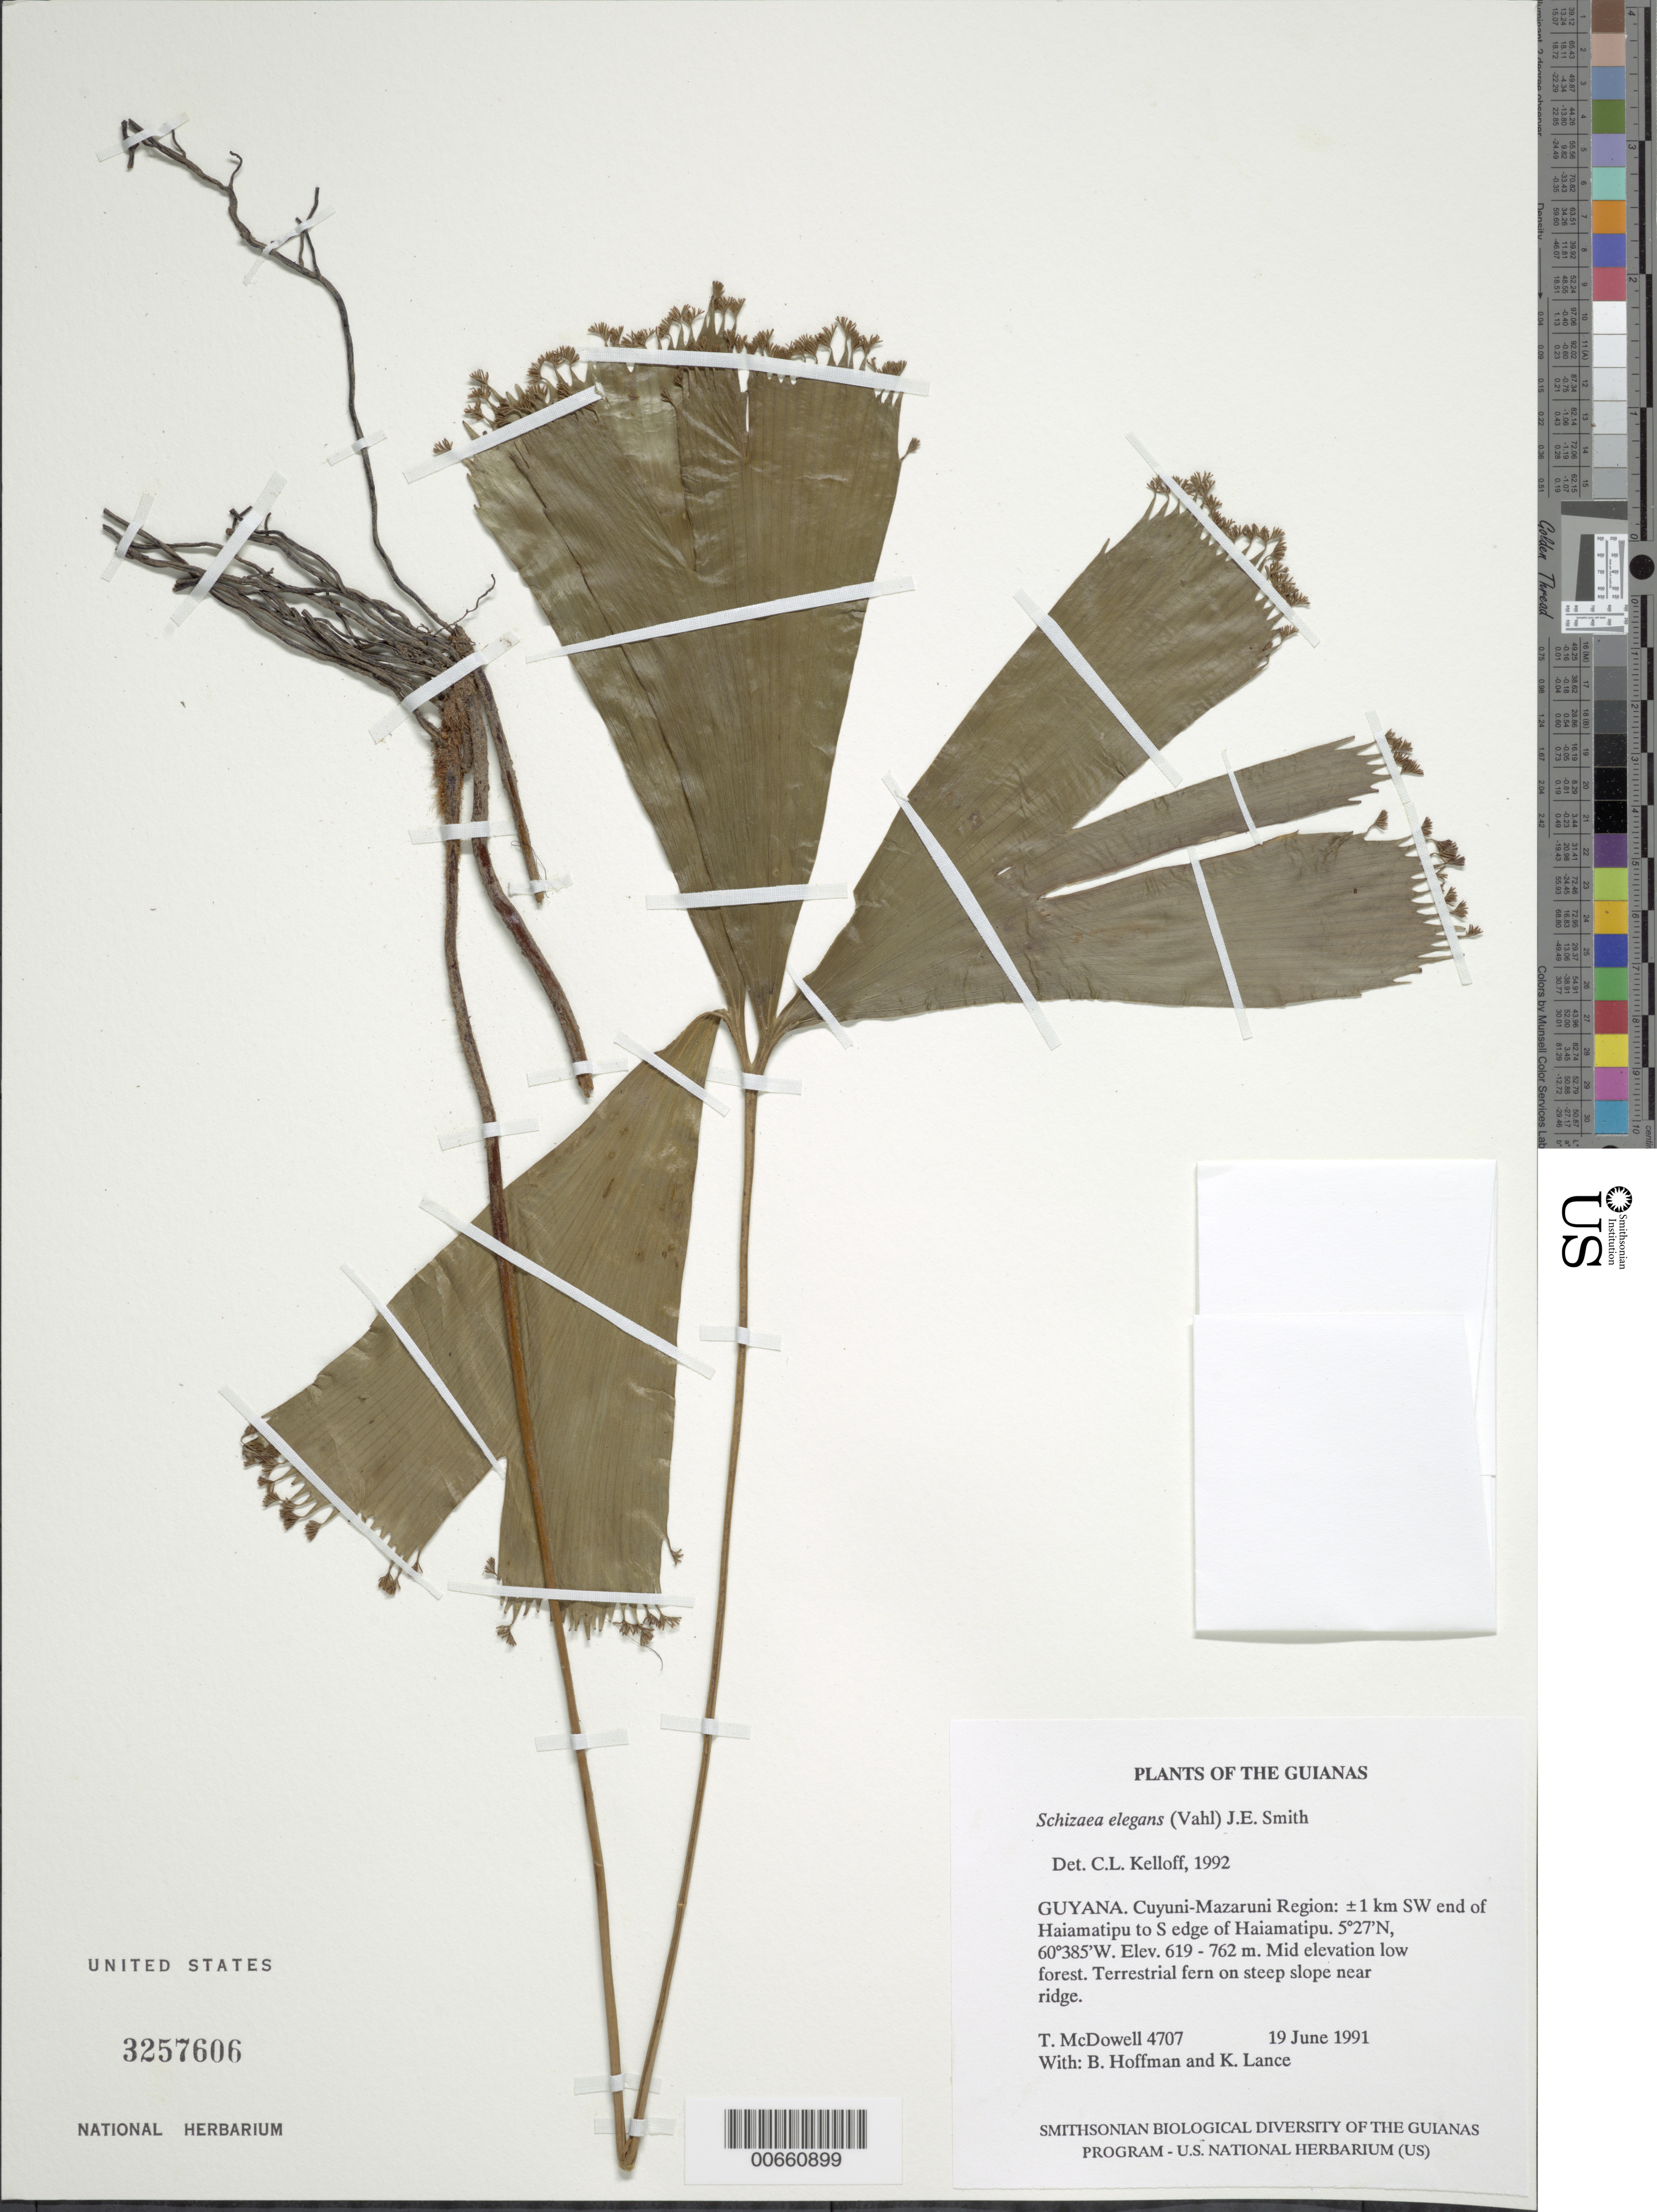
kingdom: Plantae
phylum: Tracheophyta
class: Polypodiopsida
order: Schizaeales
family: Schizaeaceae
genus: Schizaea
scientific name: Schizaea elegans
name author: (Vahl) Sw.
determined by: Kelloff, Carol L., (US), Smithsonian Institution - National Museum of Natural History (UNITED STATES)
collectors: T. McDowell, B. Hoffman & K. Lance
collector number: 4707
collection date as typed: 19 June 1991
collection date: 1991-06-19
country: Guyana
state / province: Cuyuni-Mazaruni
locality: ±1 km SW end of Haiamatipu to S edge of Haiamatipu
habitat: Mid elevation low forest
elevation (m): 610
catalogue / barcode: US 3257606